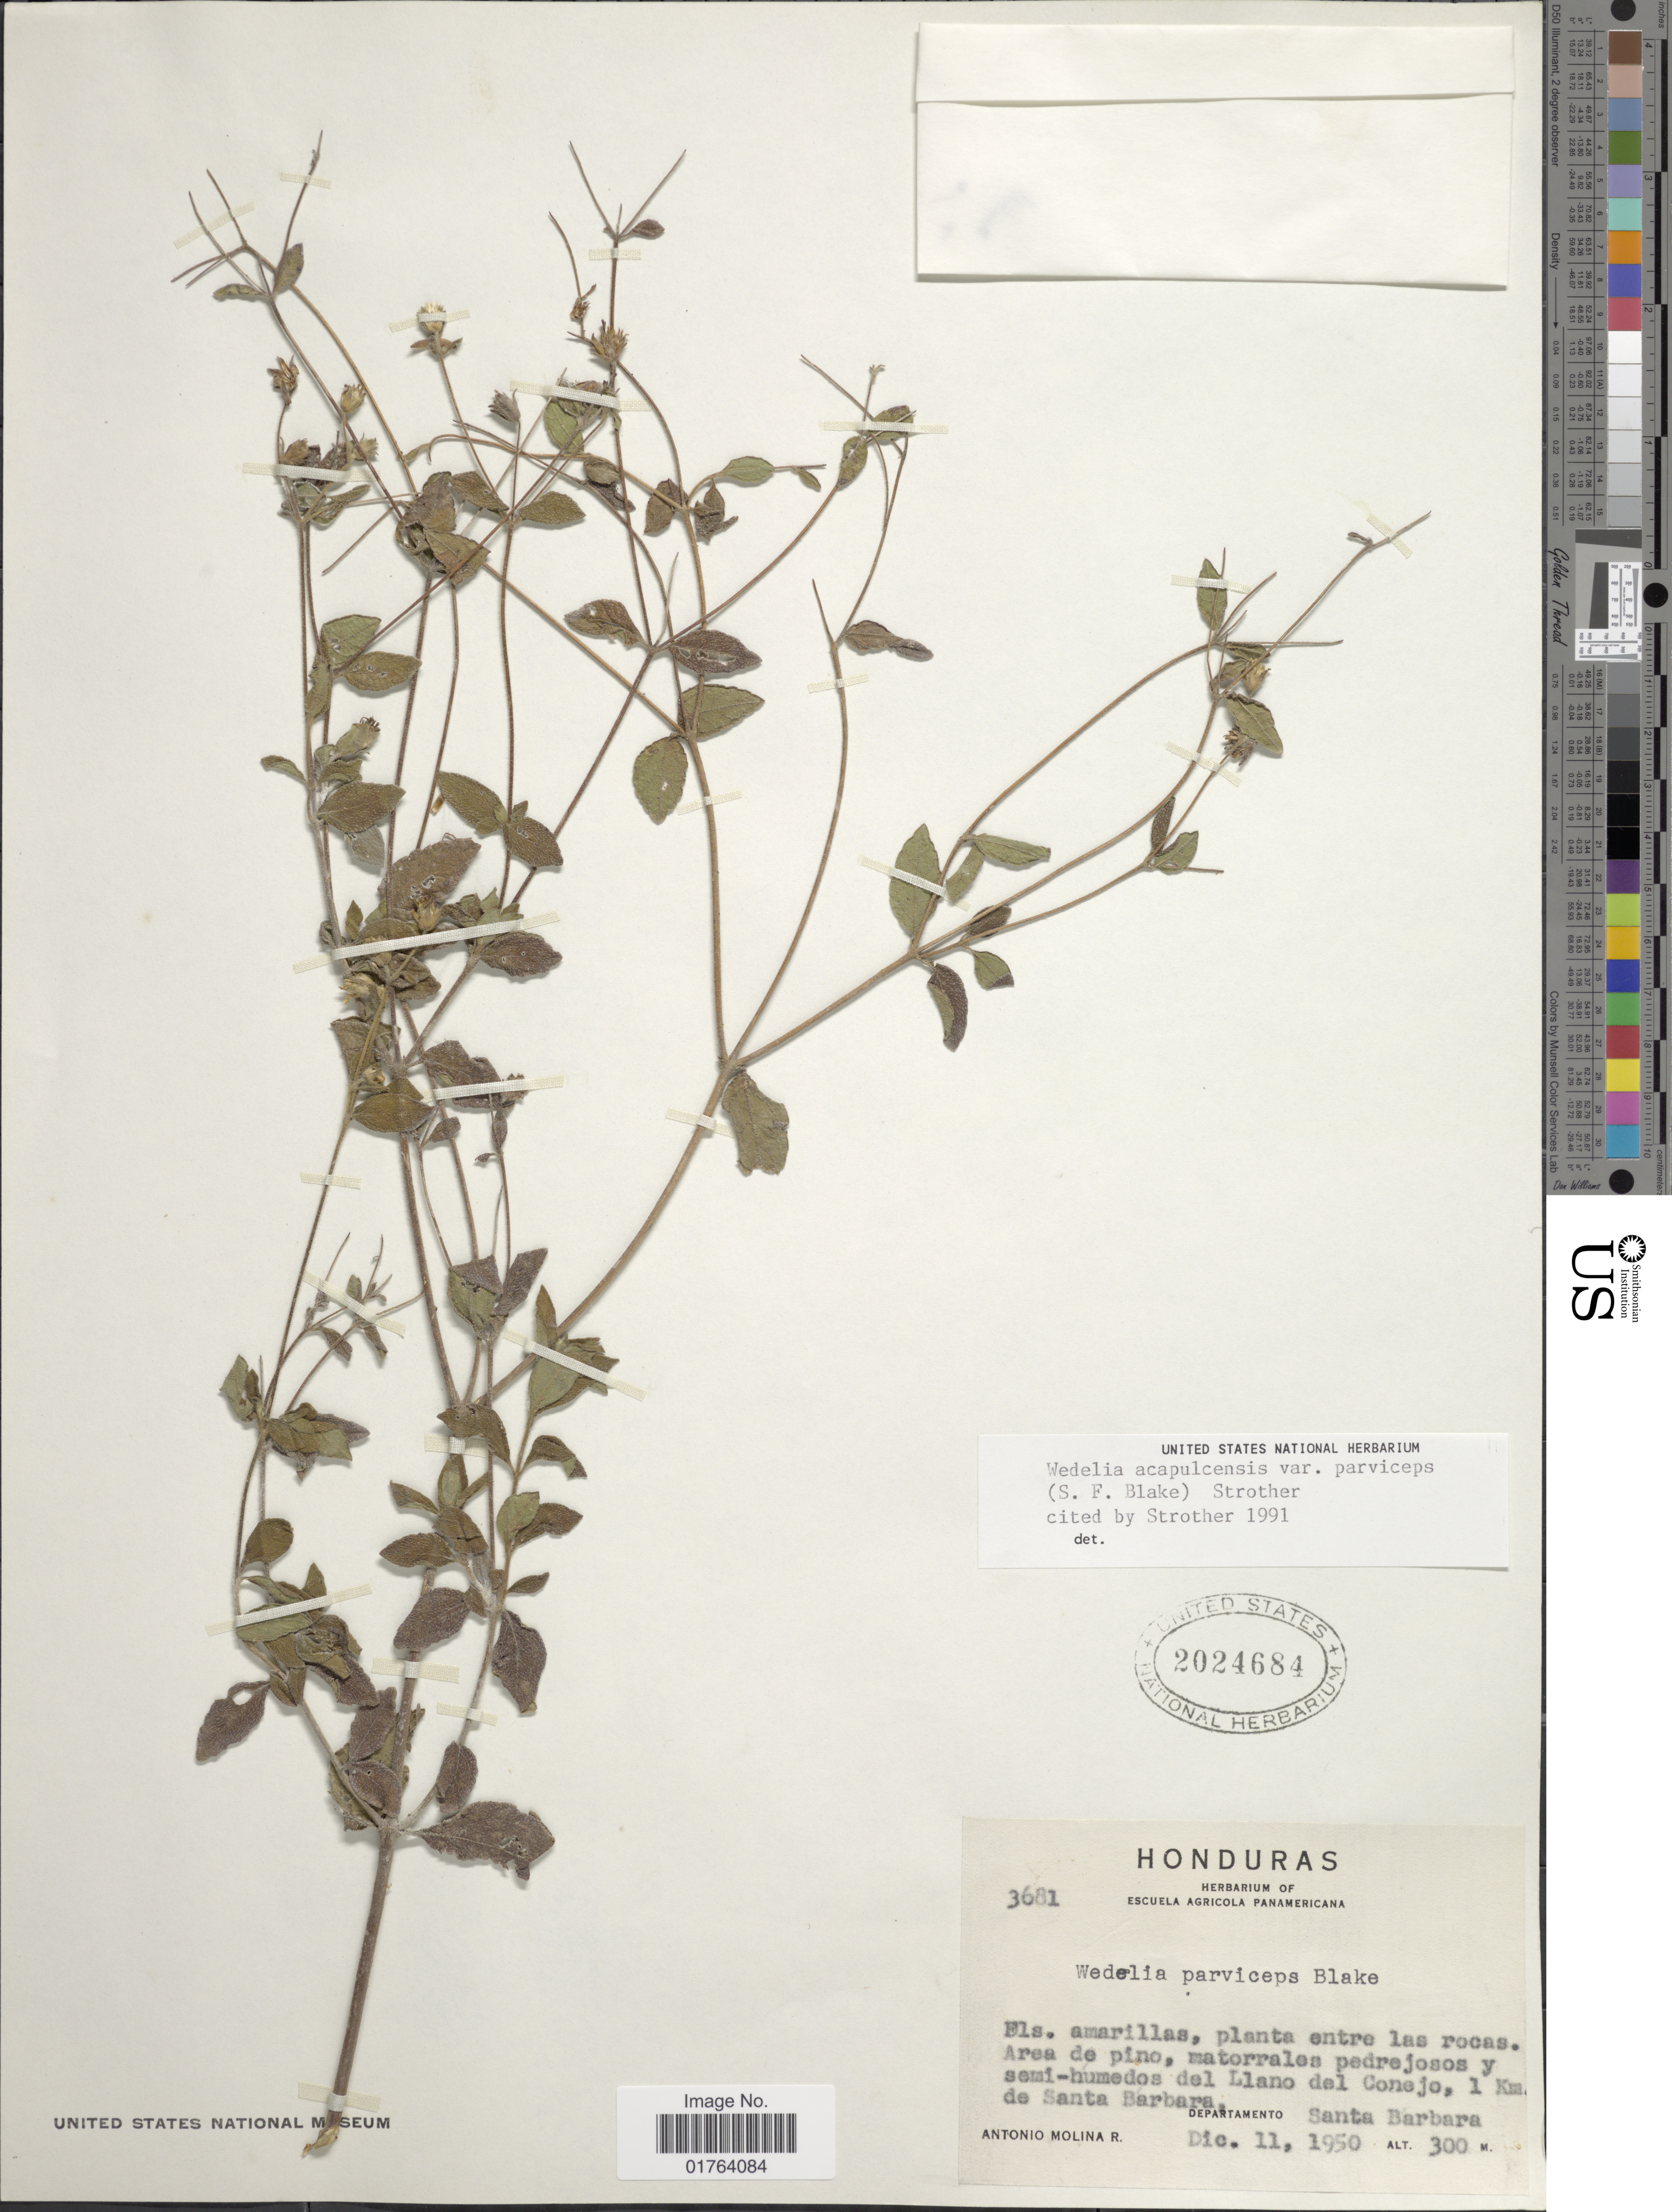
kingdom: Plantae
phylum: Tracheophyta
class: Magnoliopsida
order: Asterales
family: Asteraceae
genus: Wedelia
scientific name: Wedelia acapulcensis var. parviceps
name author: (S.F. Blake) Strother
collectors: A. Molina R.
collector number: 3681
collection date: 1950-12-11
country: Honduras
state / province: Santa Bárbara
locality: Area de pino, matorrales pedrejosos y semi-humedos del llano del Conejo, 1 km de Santa Barbara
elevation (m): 300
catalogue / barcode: US 2024684